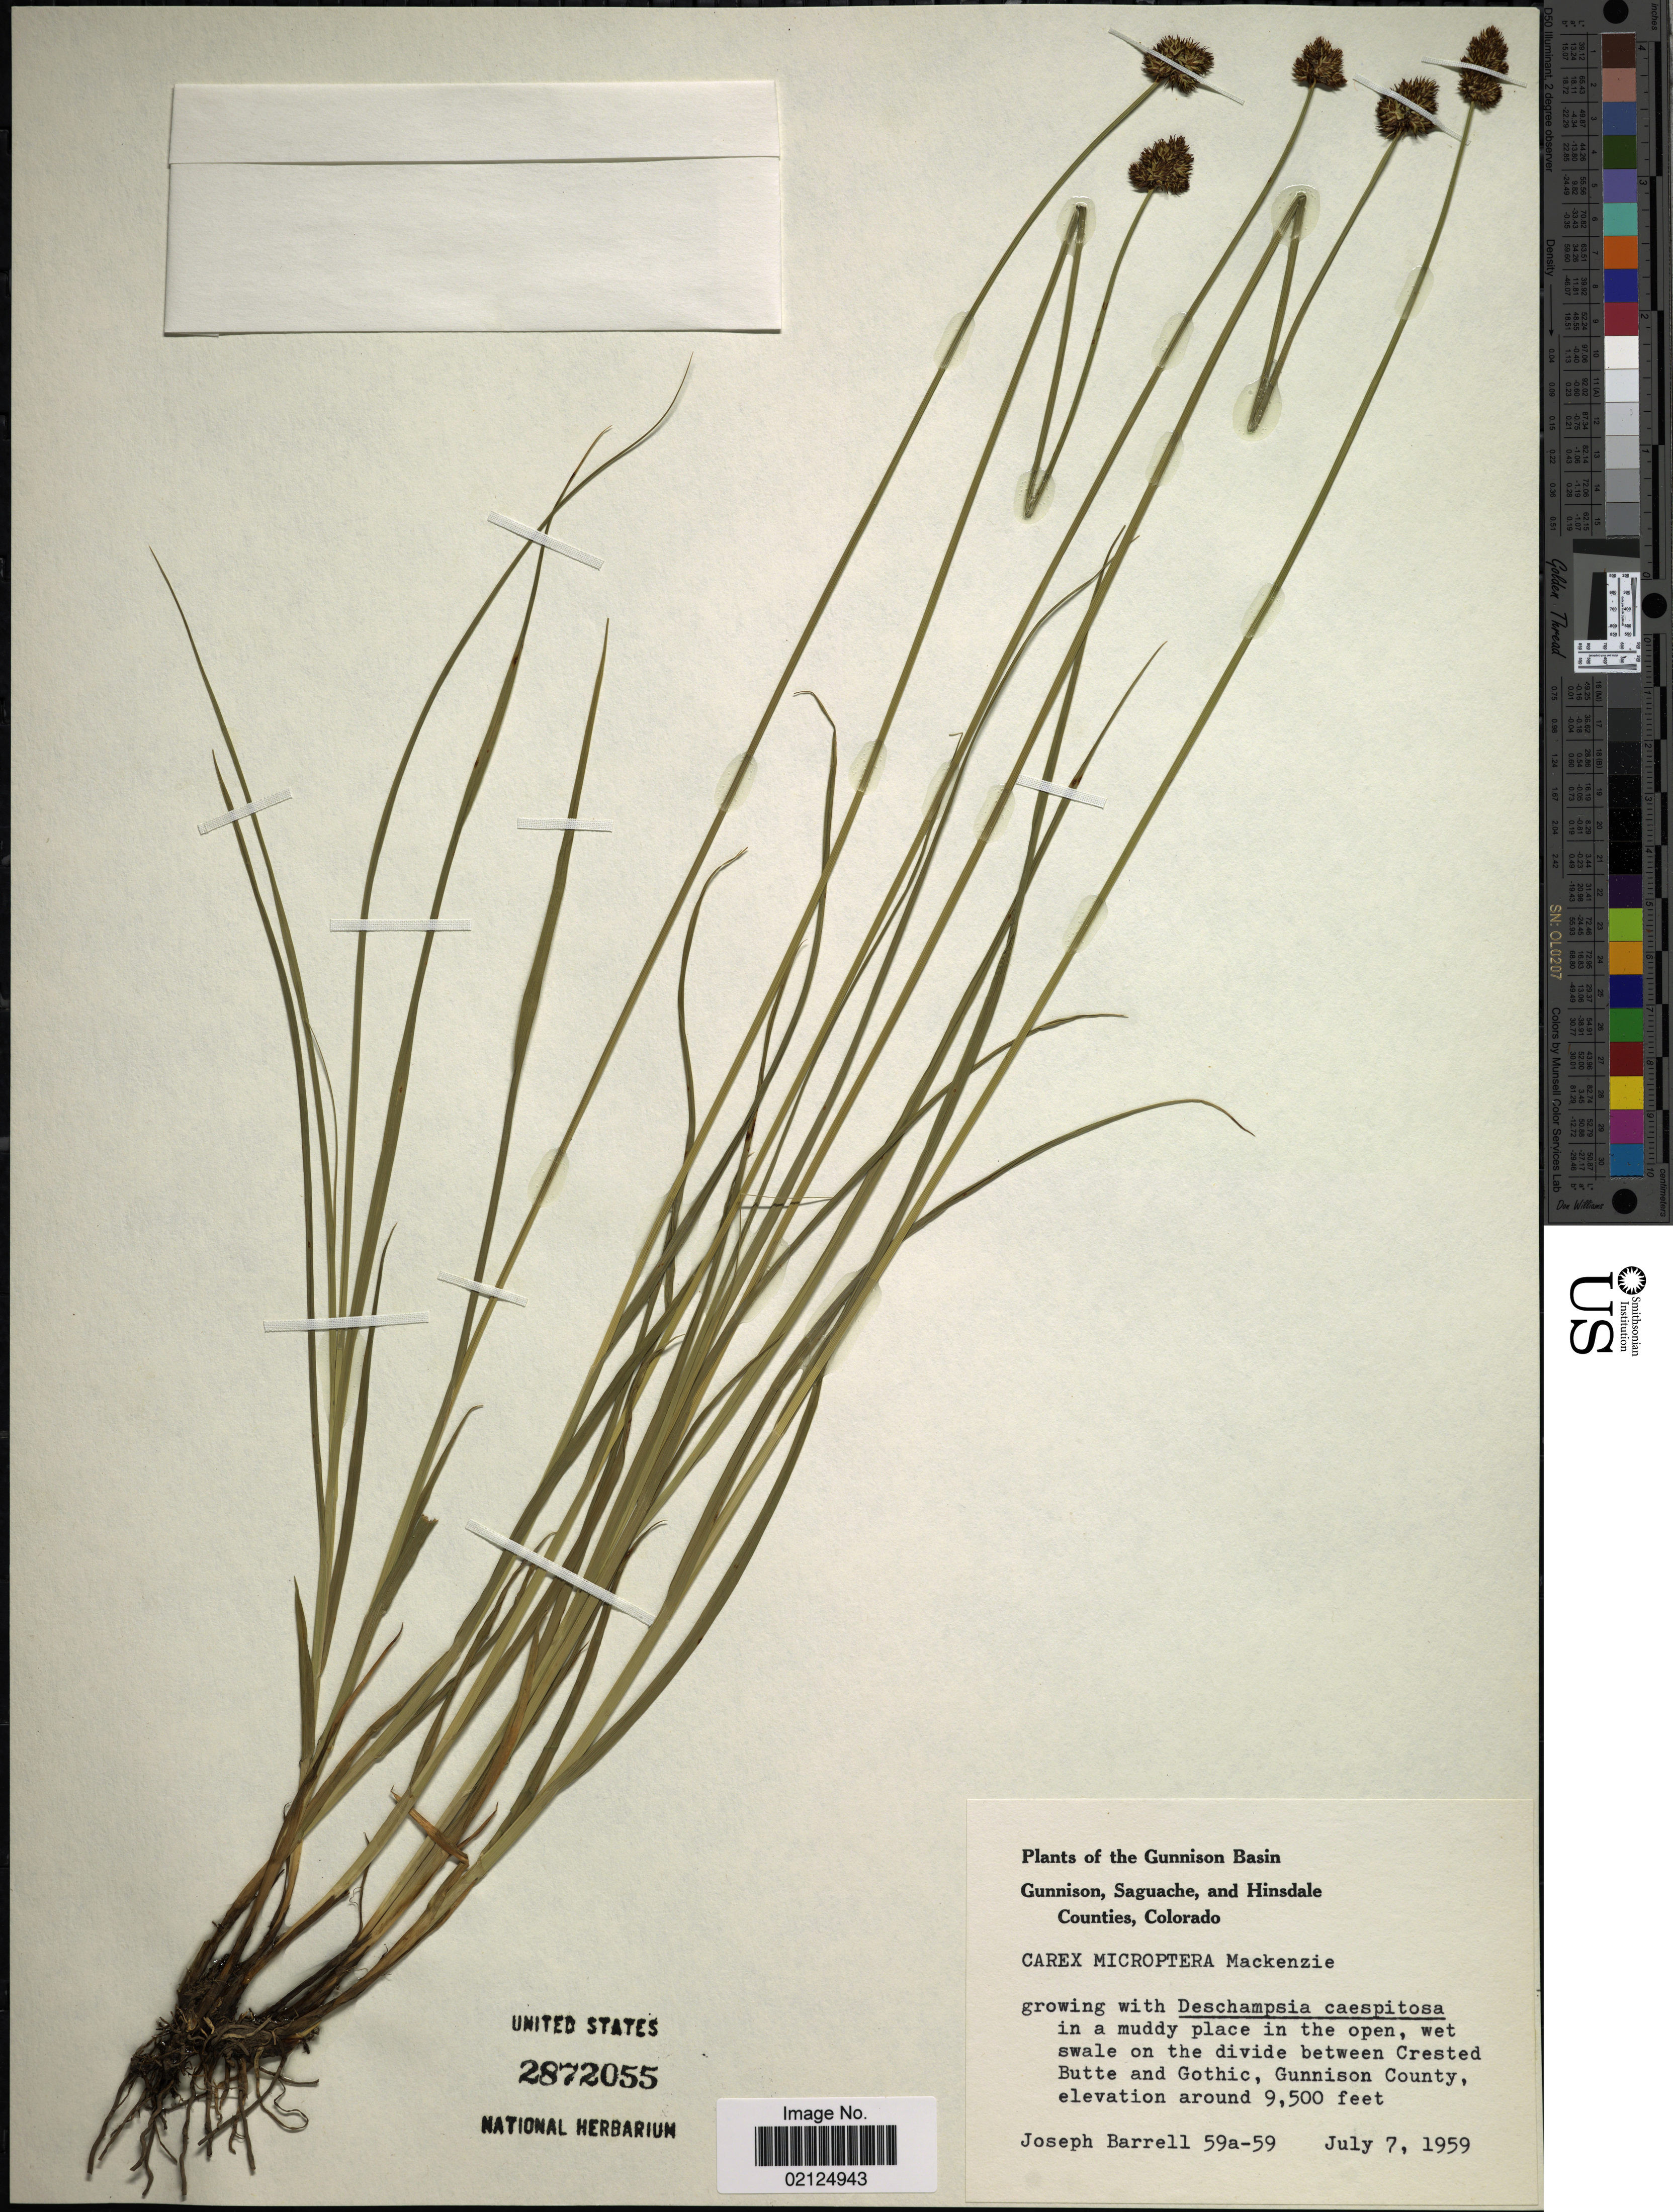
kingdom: Plantae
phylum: Tracheophyta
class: Liliopsida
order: Poales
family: Cyperaceae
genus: Carex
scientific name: Carex microptera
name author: Mack.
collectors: J. Barrell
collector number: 59a-59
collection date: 1959-07-07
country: United States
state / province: Colorado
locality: Gunnison Basin, Gunnison, Saguache, and Hinsdale Counties. Swale on the Gothci, Gunnison County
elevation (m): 2896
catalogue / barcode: US 2872055